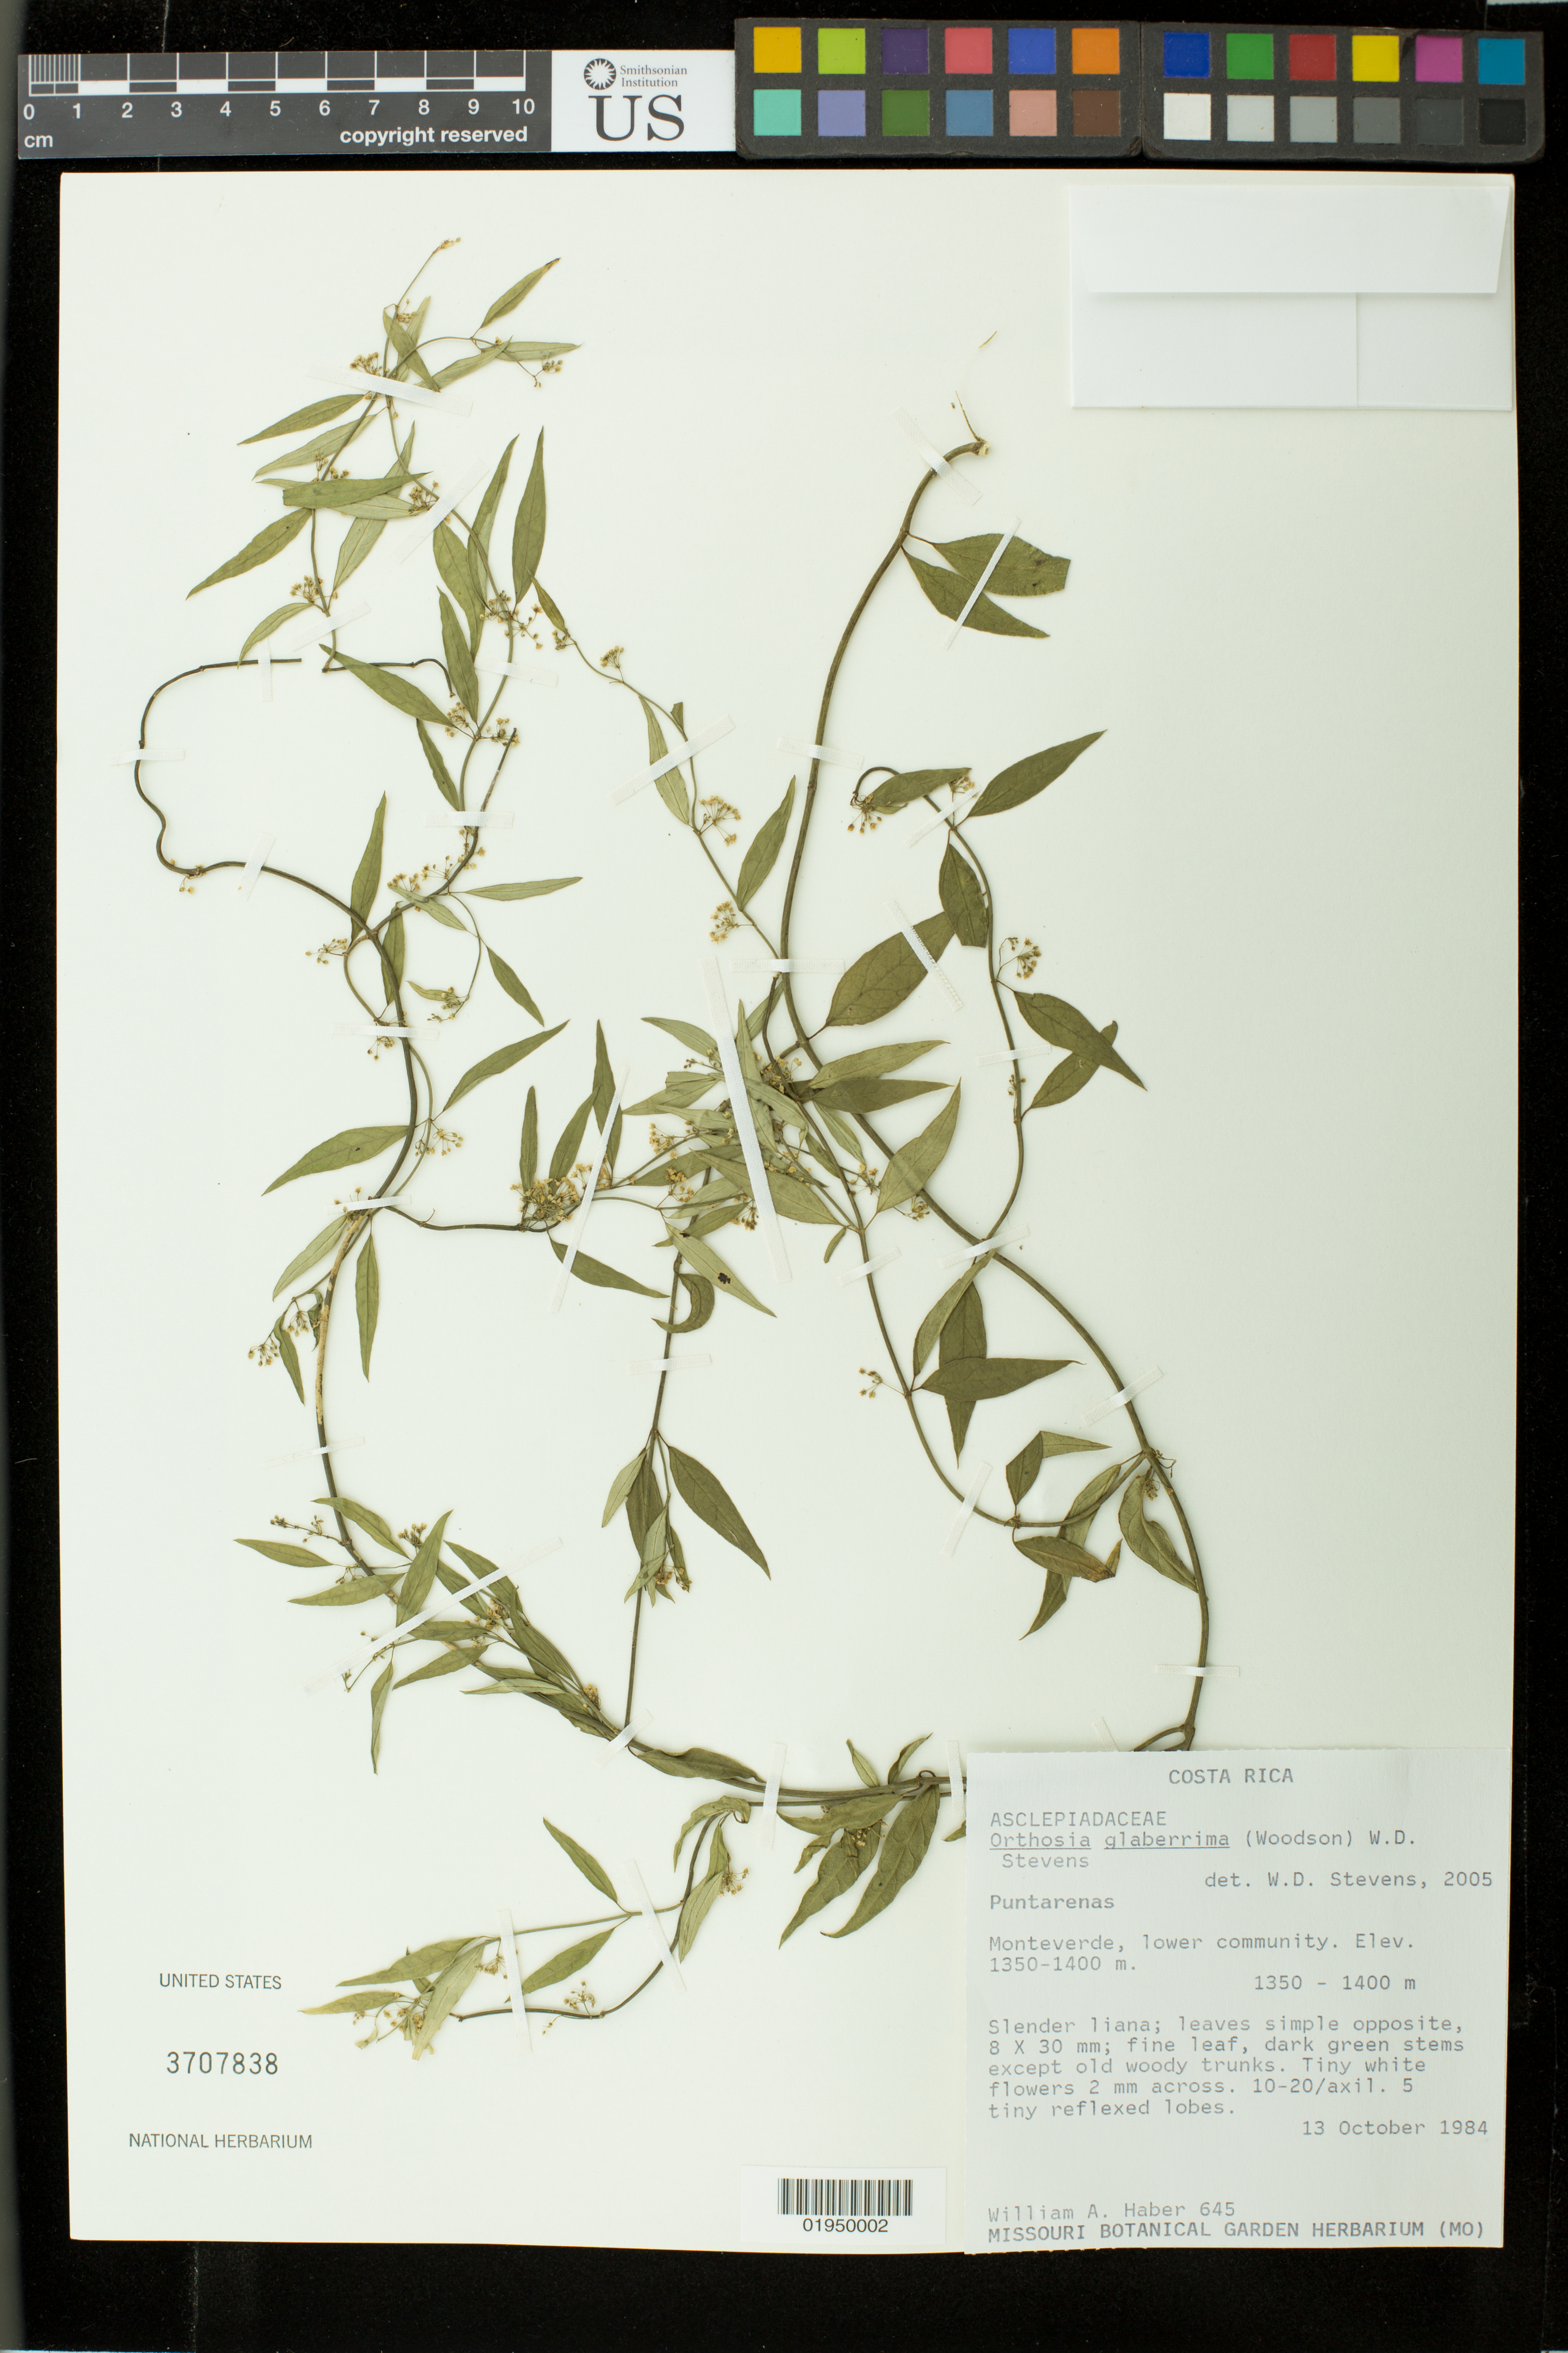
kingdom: Plantae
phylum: Tracheophyta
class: Magnoliopsida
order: Gentianales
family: Apocynaceae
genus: Orthosia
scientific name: Orthosia glaberrima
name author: (Woodson) W.D. Stevens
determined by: Stevens, W. Douglas, Missouri Botanical Garden (MO)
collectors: W. A. Haber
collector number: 645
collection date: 1984-10-13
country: Costa Rica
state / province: Puntarenas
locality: Monteverde, lower community.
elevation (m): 1350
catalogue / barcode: US 3707838